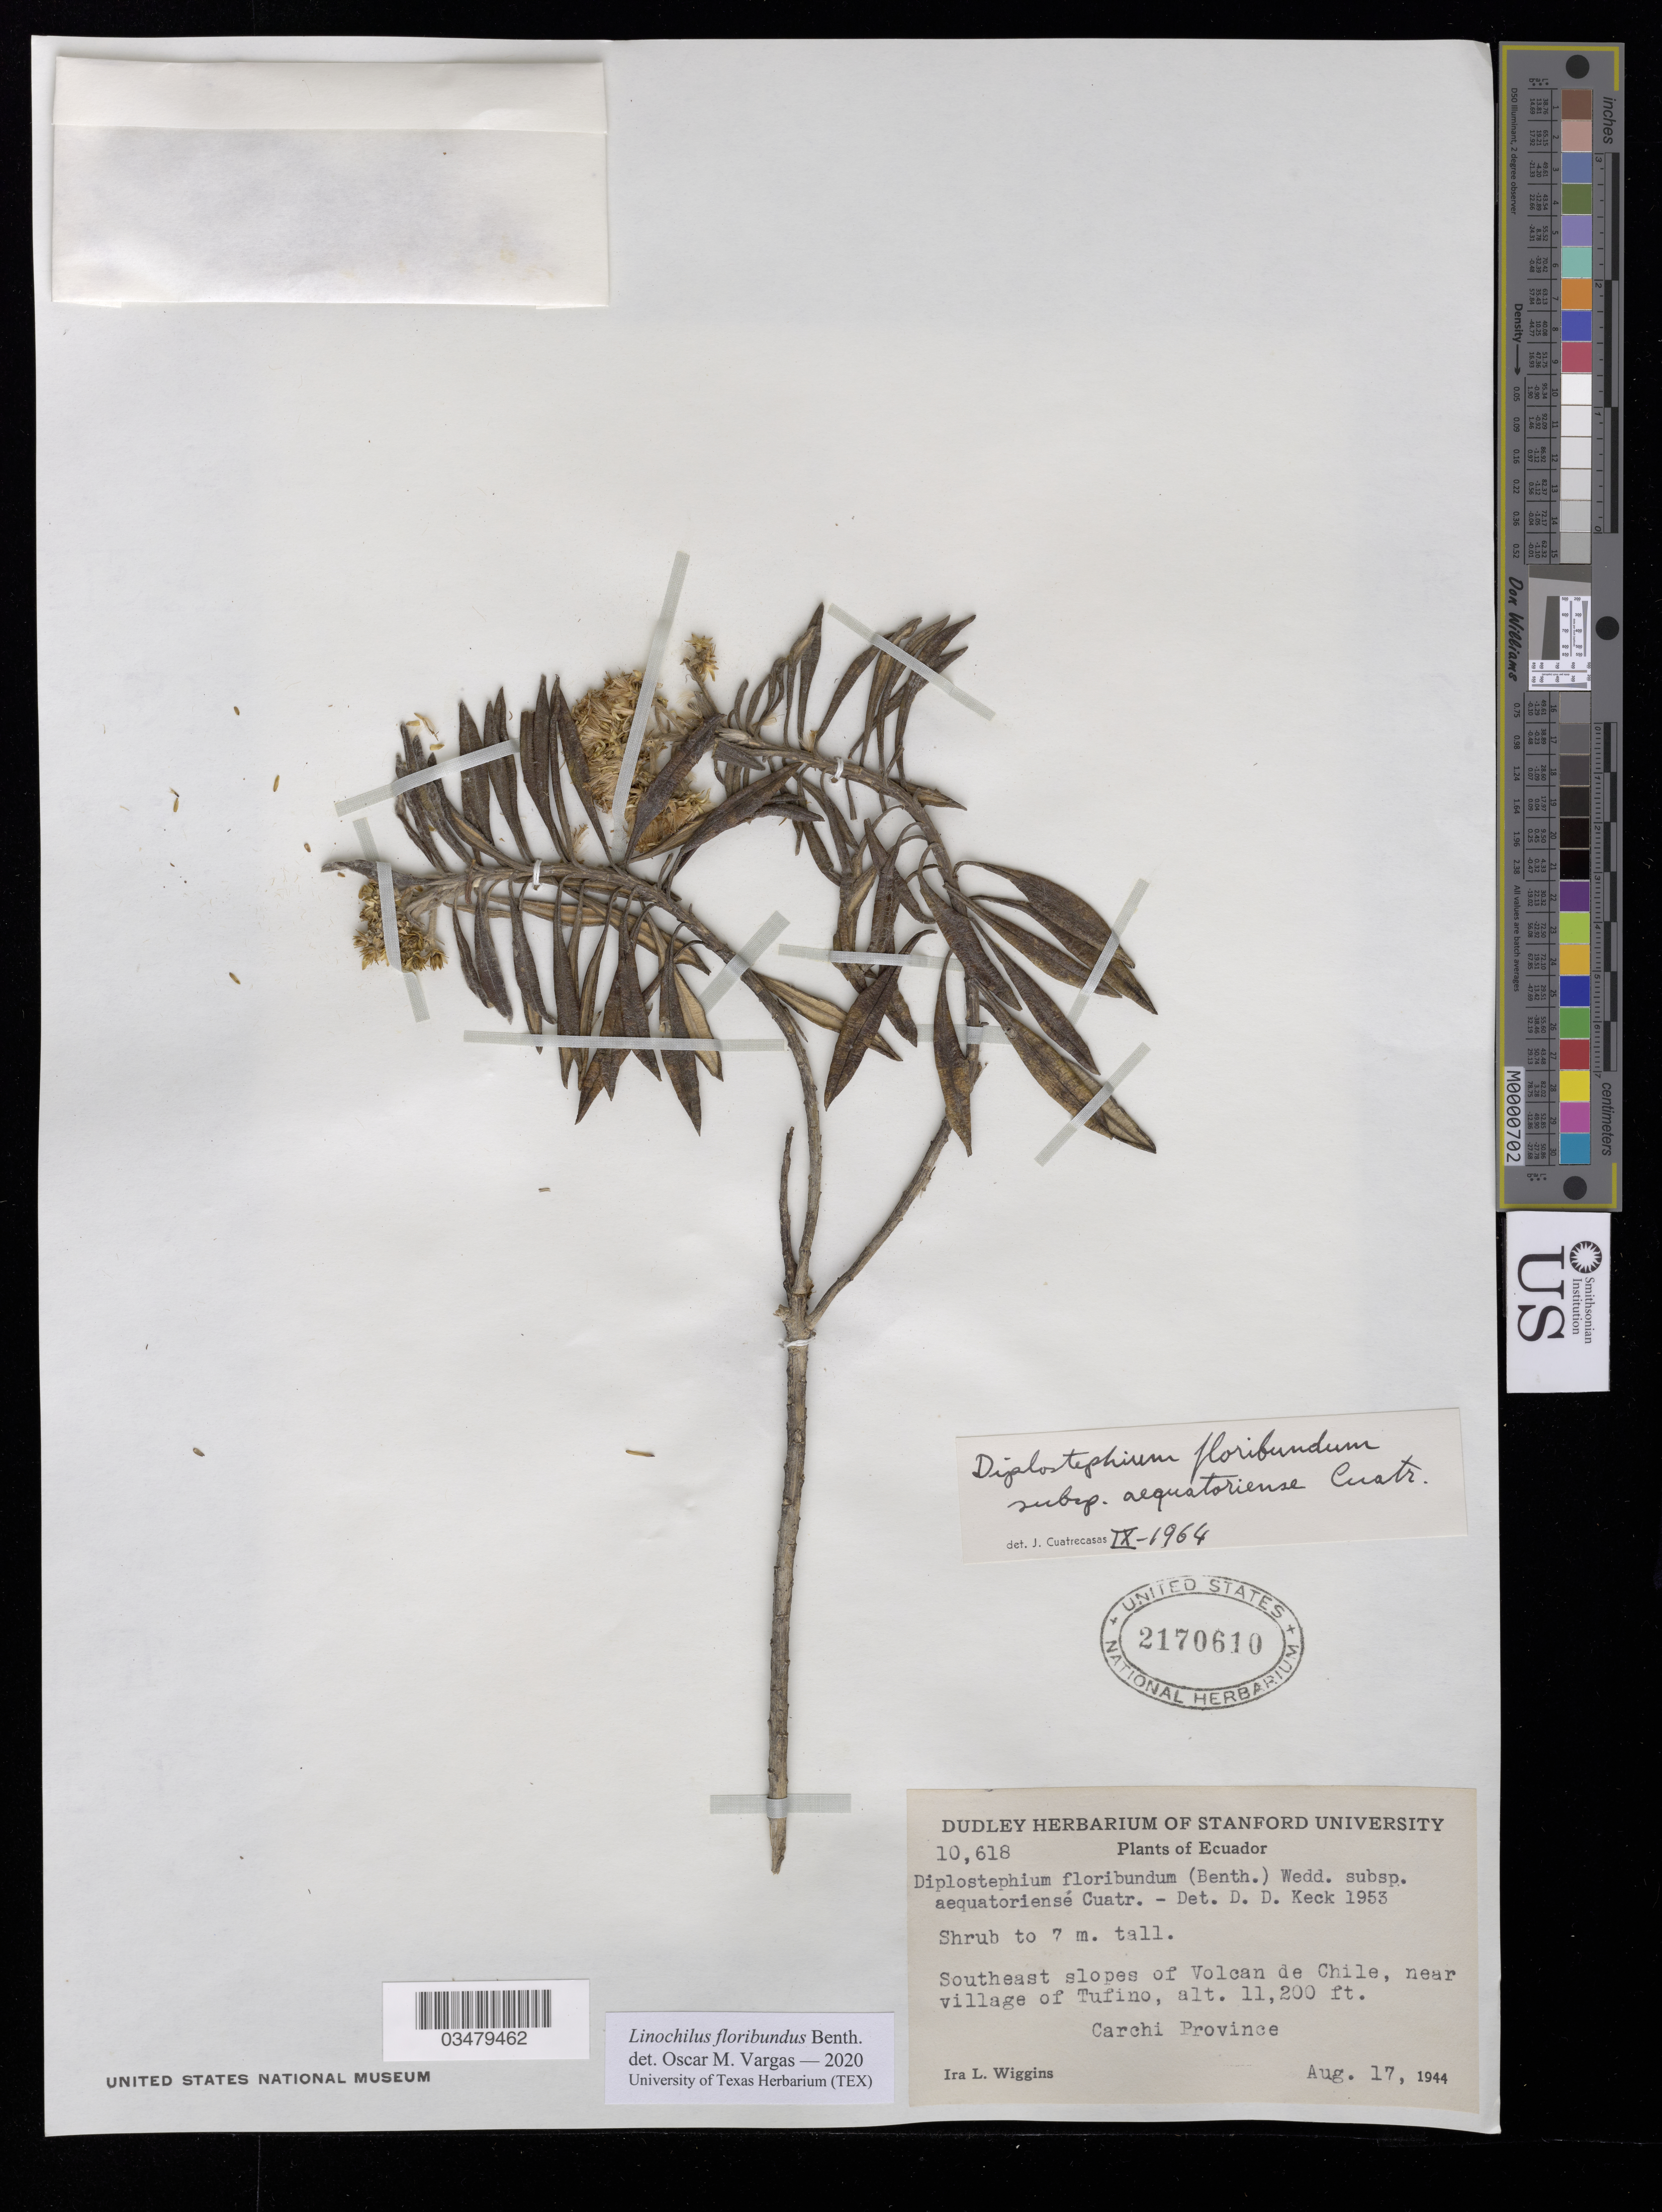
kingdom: Plantae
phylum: Tracheophyta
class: Magnoliopsida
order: Asterales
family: Asteraceae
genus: Linochilus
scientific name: Linochilus floribundus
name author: Benth.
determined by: Vargas, Oscar M.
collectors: I. L. Wiggins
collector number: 10618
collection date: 1944-08-17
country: Ecuador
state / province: Carchi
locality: Southeast slopes of Volcan de Chile, near village of Tufino, Carchi Province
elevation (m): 3353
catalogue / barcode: US 2170610